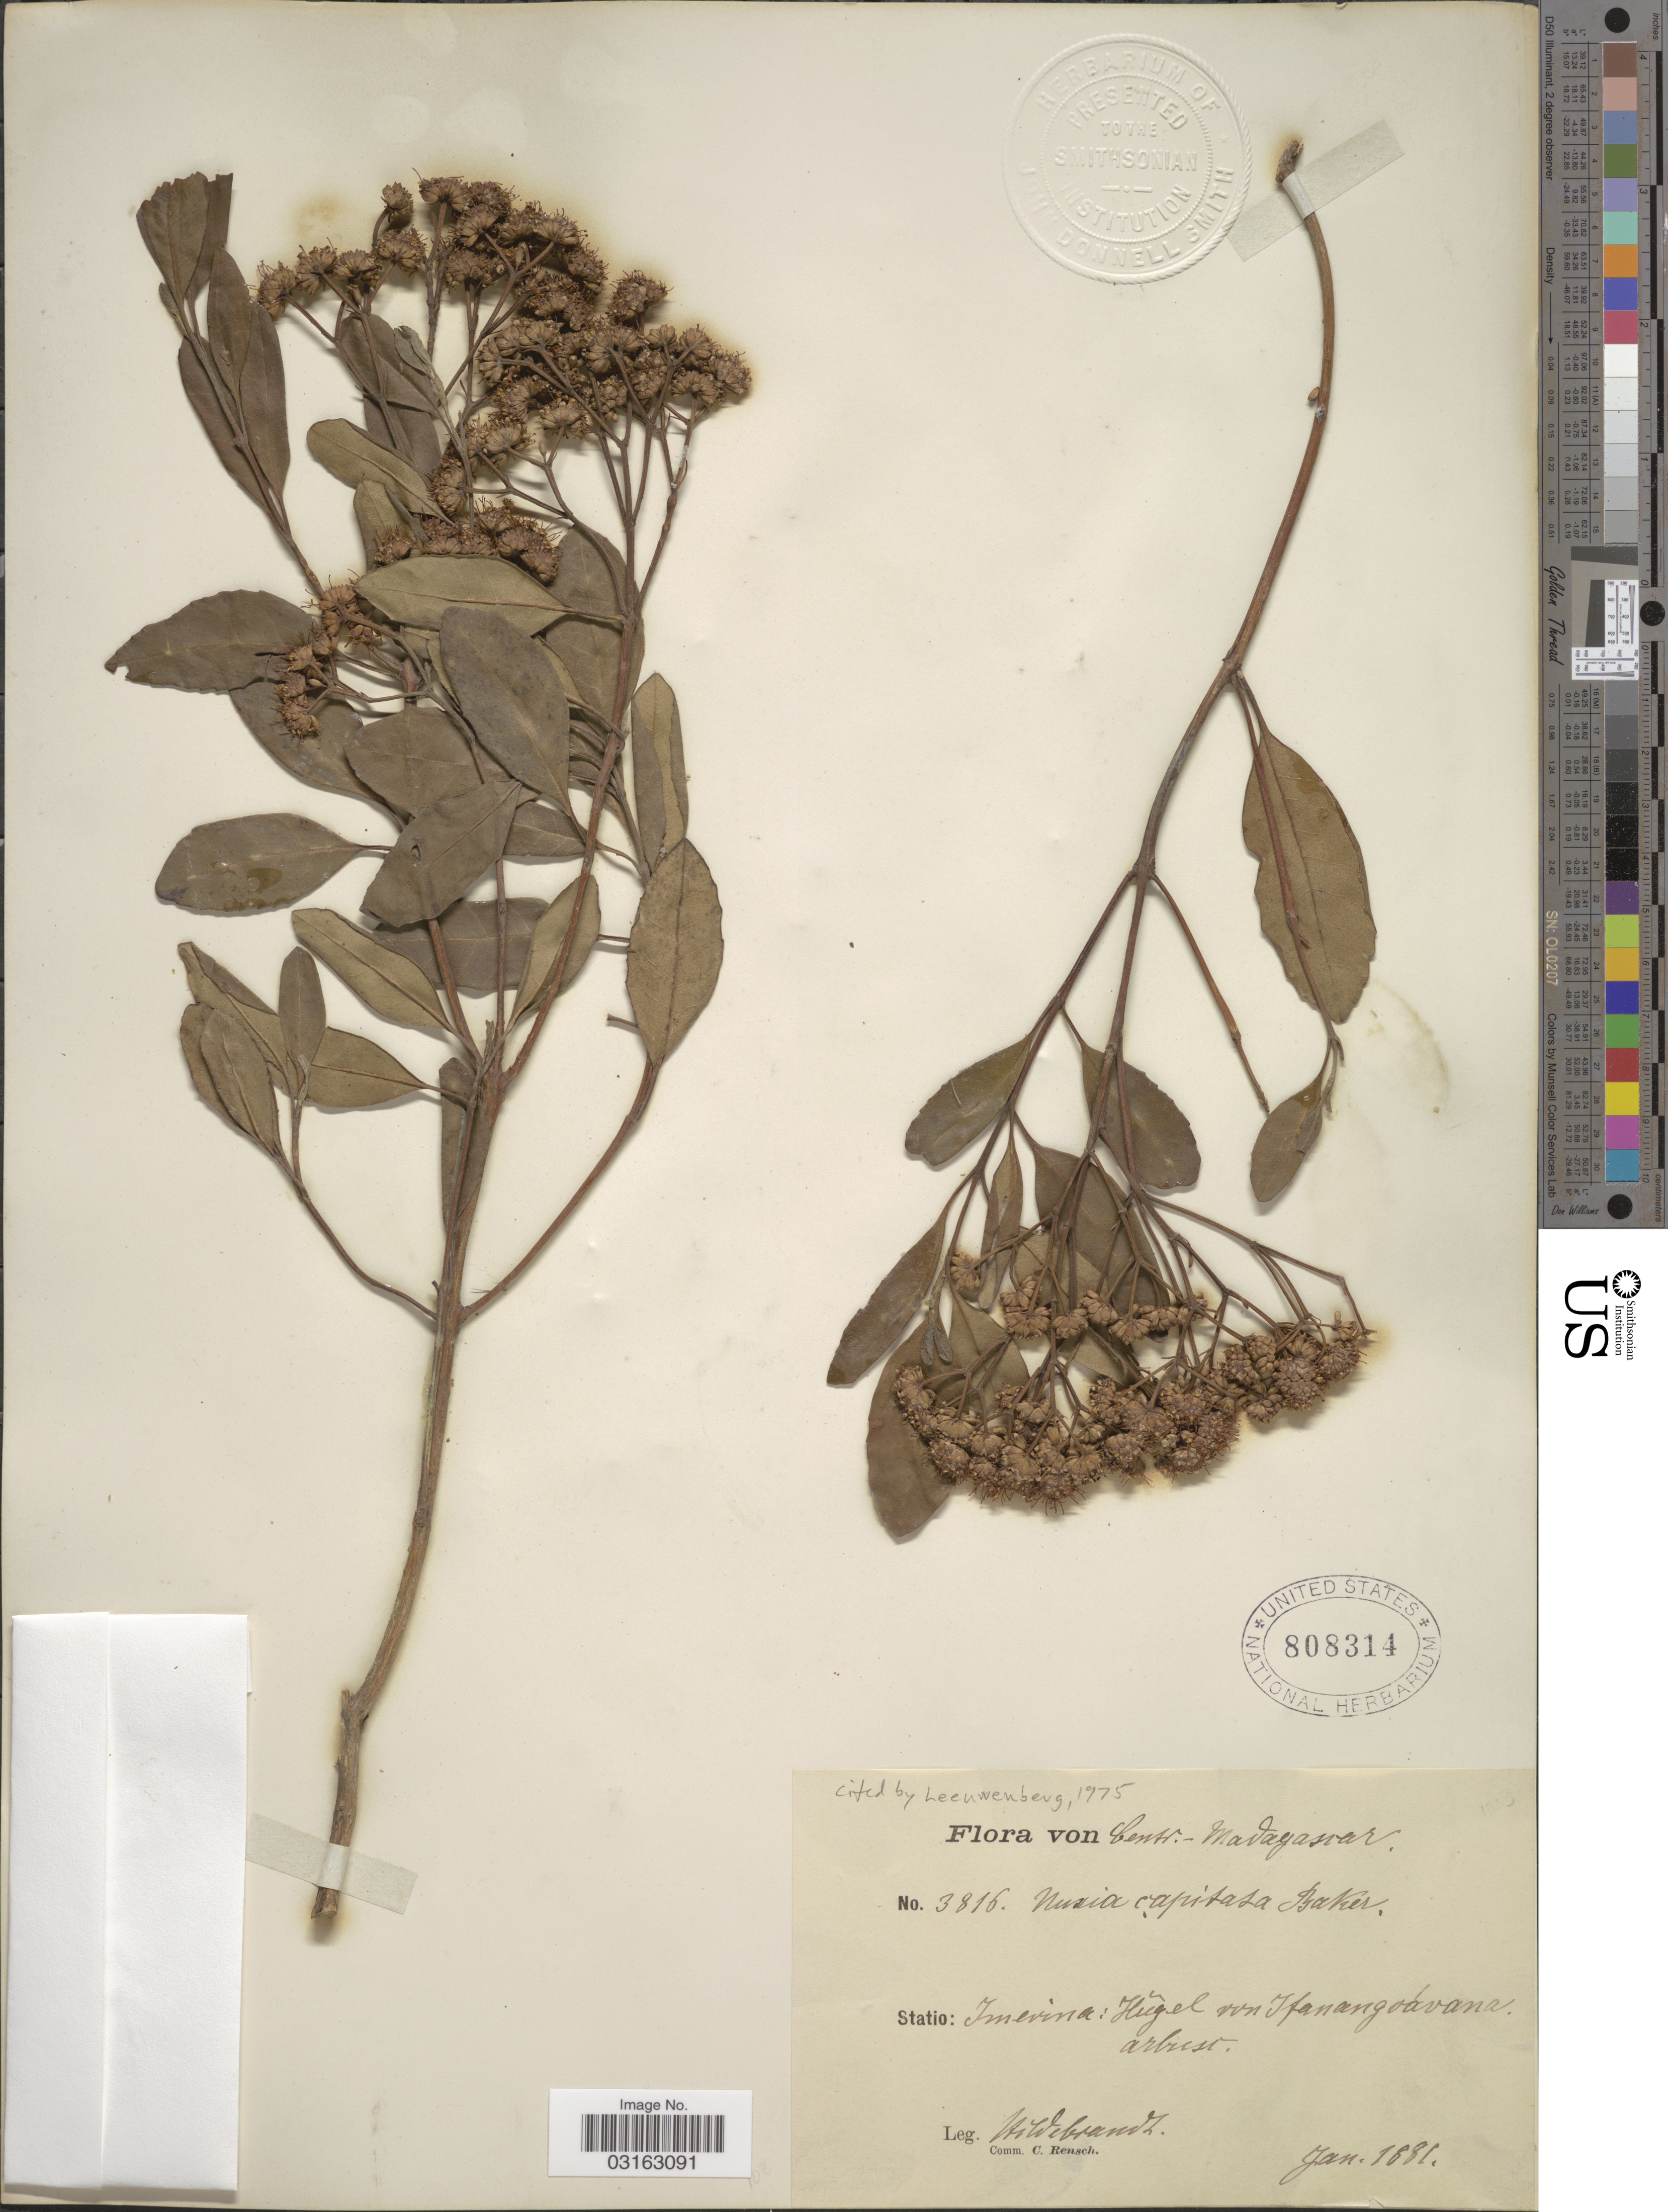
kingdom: Plantae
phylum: Tracheophyta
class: Magnoliopsida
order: Lamiales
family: Stilbaceae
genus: Nuxia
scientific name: Nuxia capitata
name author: Baker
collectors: J. Hildebrandt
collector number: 3816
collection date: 1881-01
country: Madagascar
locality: Centr.- Madagascar. Statio: Imerina: Hügel von Ifanangoávana arbust.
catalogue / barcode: US 808314